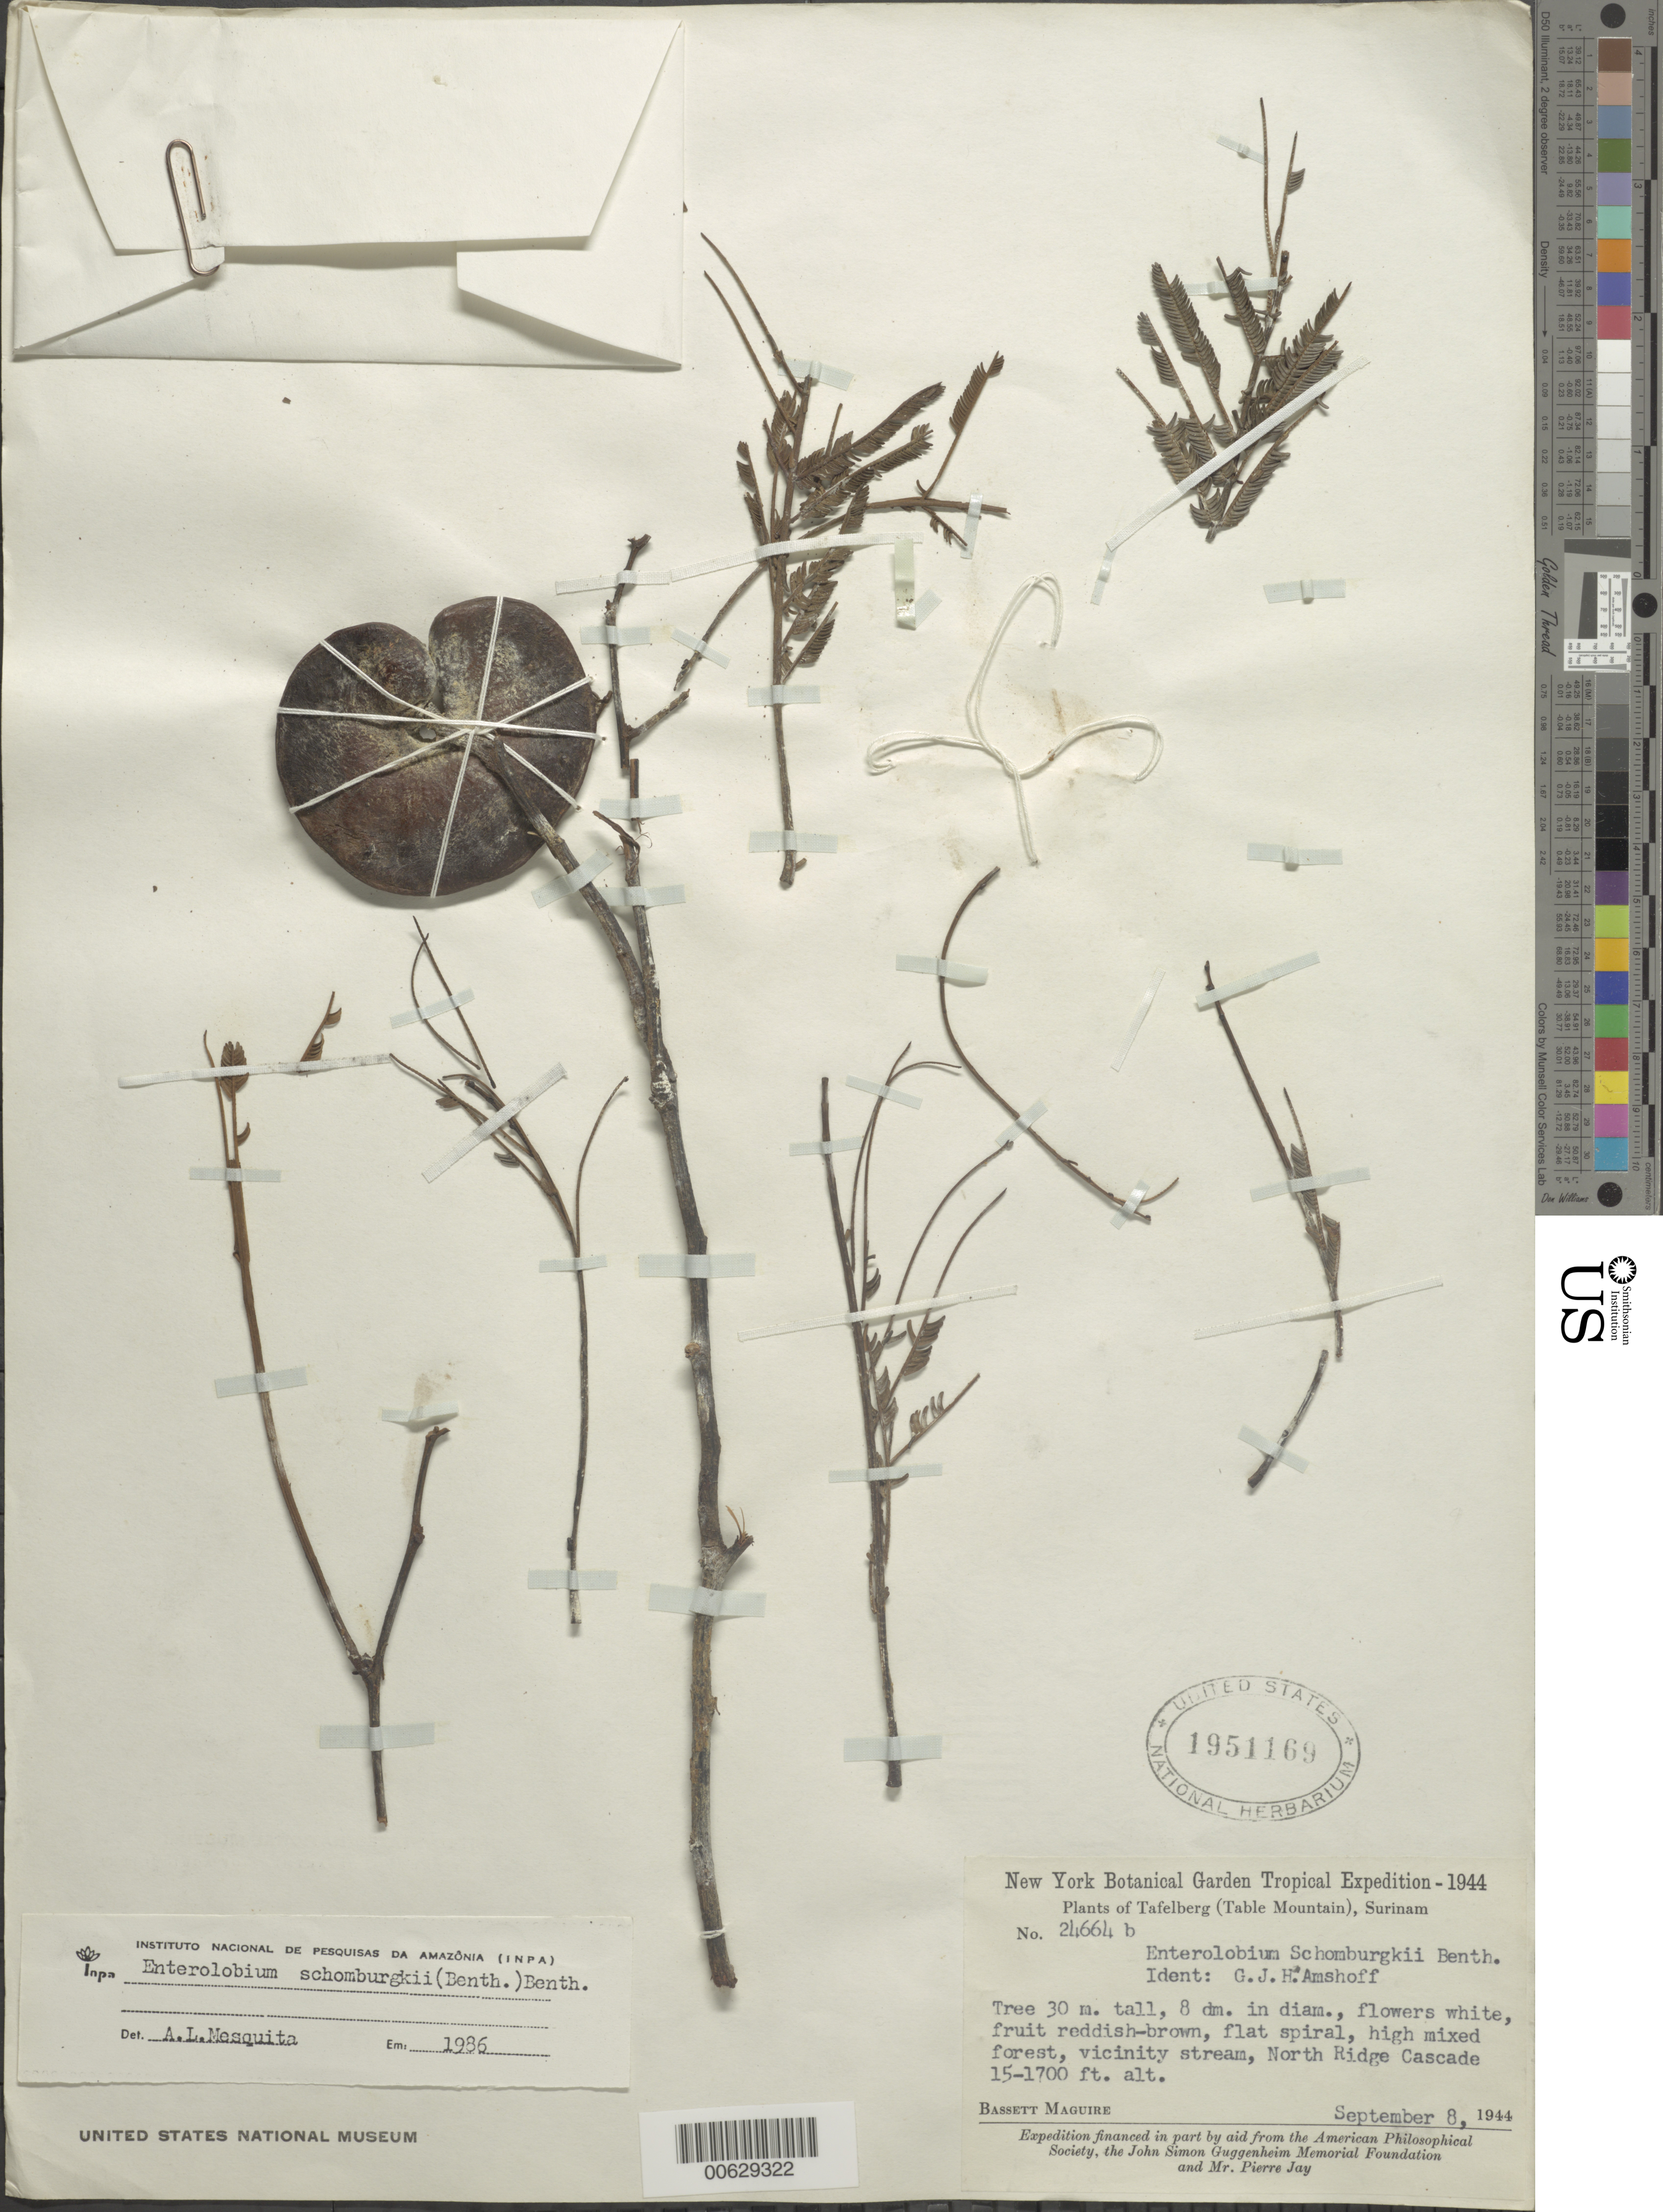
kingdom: Plantae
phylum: Tracheophyta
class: Magnoliopsida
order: Fabales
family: Fabaceae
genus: Robrichia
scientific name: Robrichia schomburgkii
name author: (Benth.) A.R.M. Luz & E.R. Souza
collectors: B. Maguire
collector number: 24664 b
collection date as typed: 8-Sep-44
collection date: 1944-09-08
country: Suriname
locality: Tafelberg (Table Mountain), North Ridge Cascade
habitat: High mixed forest, vic stream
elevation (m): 450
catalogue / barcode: US 1951169